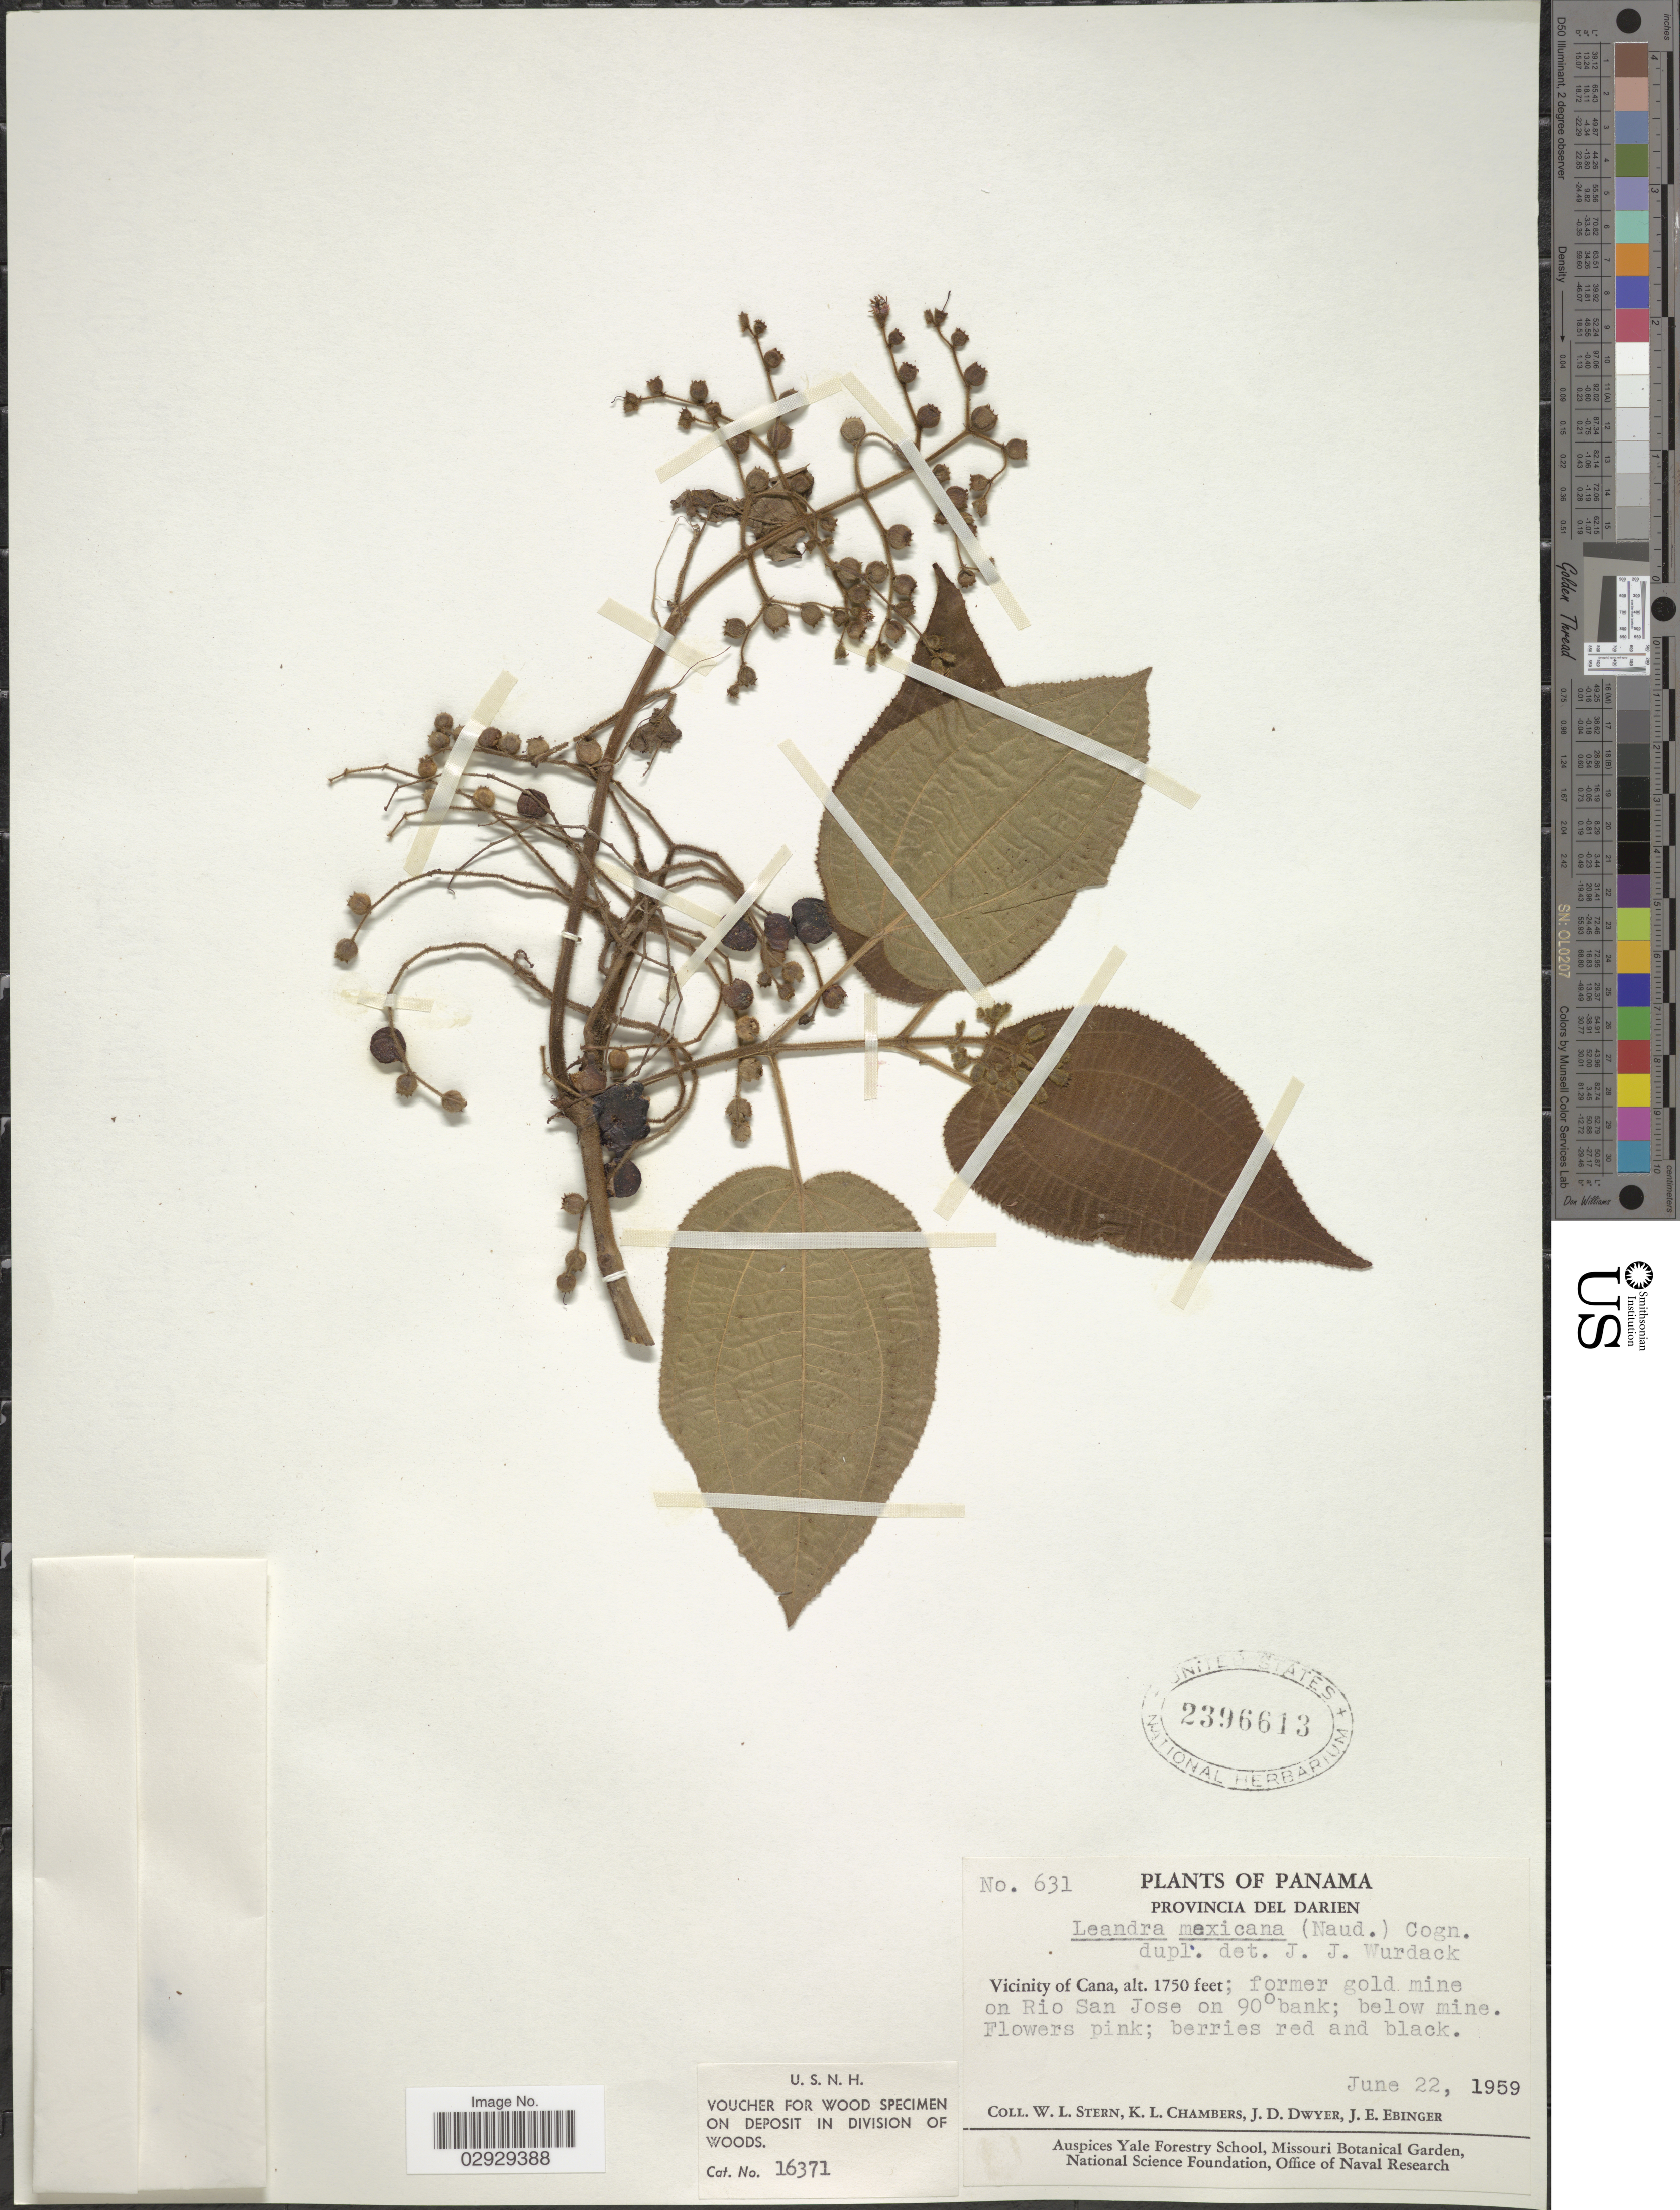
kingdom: Plantae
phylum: Tracheophyta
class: Magnoliopsida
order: Myrtales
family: Melastomataceae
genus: Leandra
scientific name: Leandra mexicana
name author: (Naudin) Cogn.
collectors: W. L. Stern, K. Chambers, J. D. Dwyer & J. Ebinger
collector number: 631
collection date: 1959-06-22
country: Panama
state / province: Darién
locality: Vicinity of Cana, former gold mine on Rio San Jose on 90° bank.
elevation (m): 533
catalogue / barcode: US 2396613